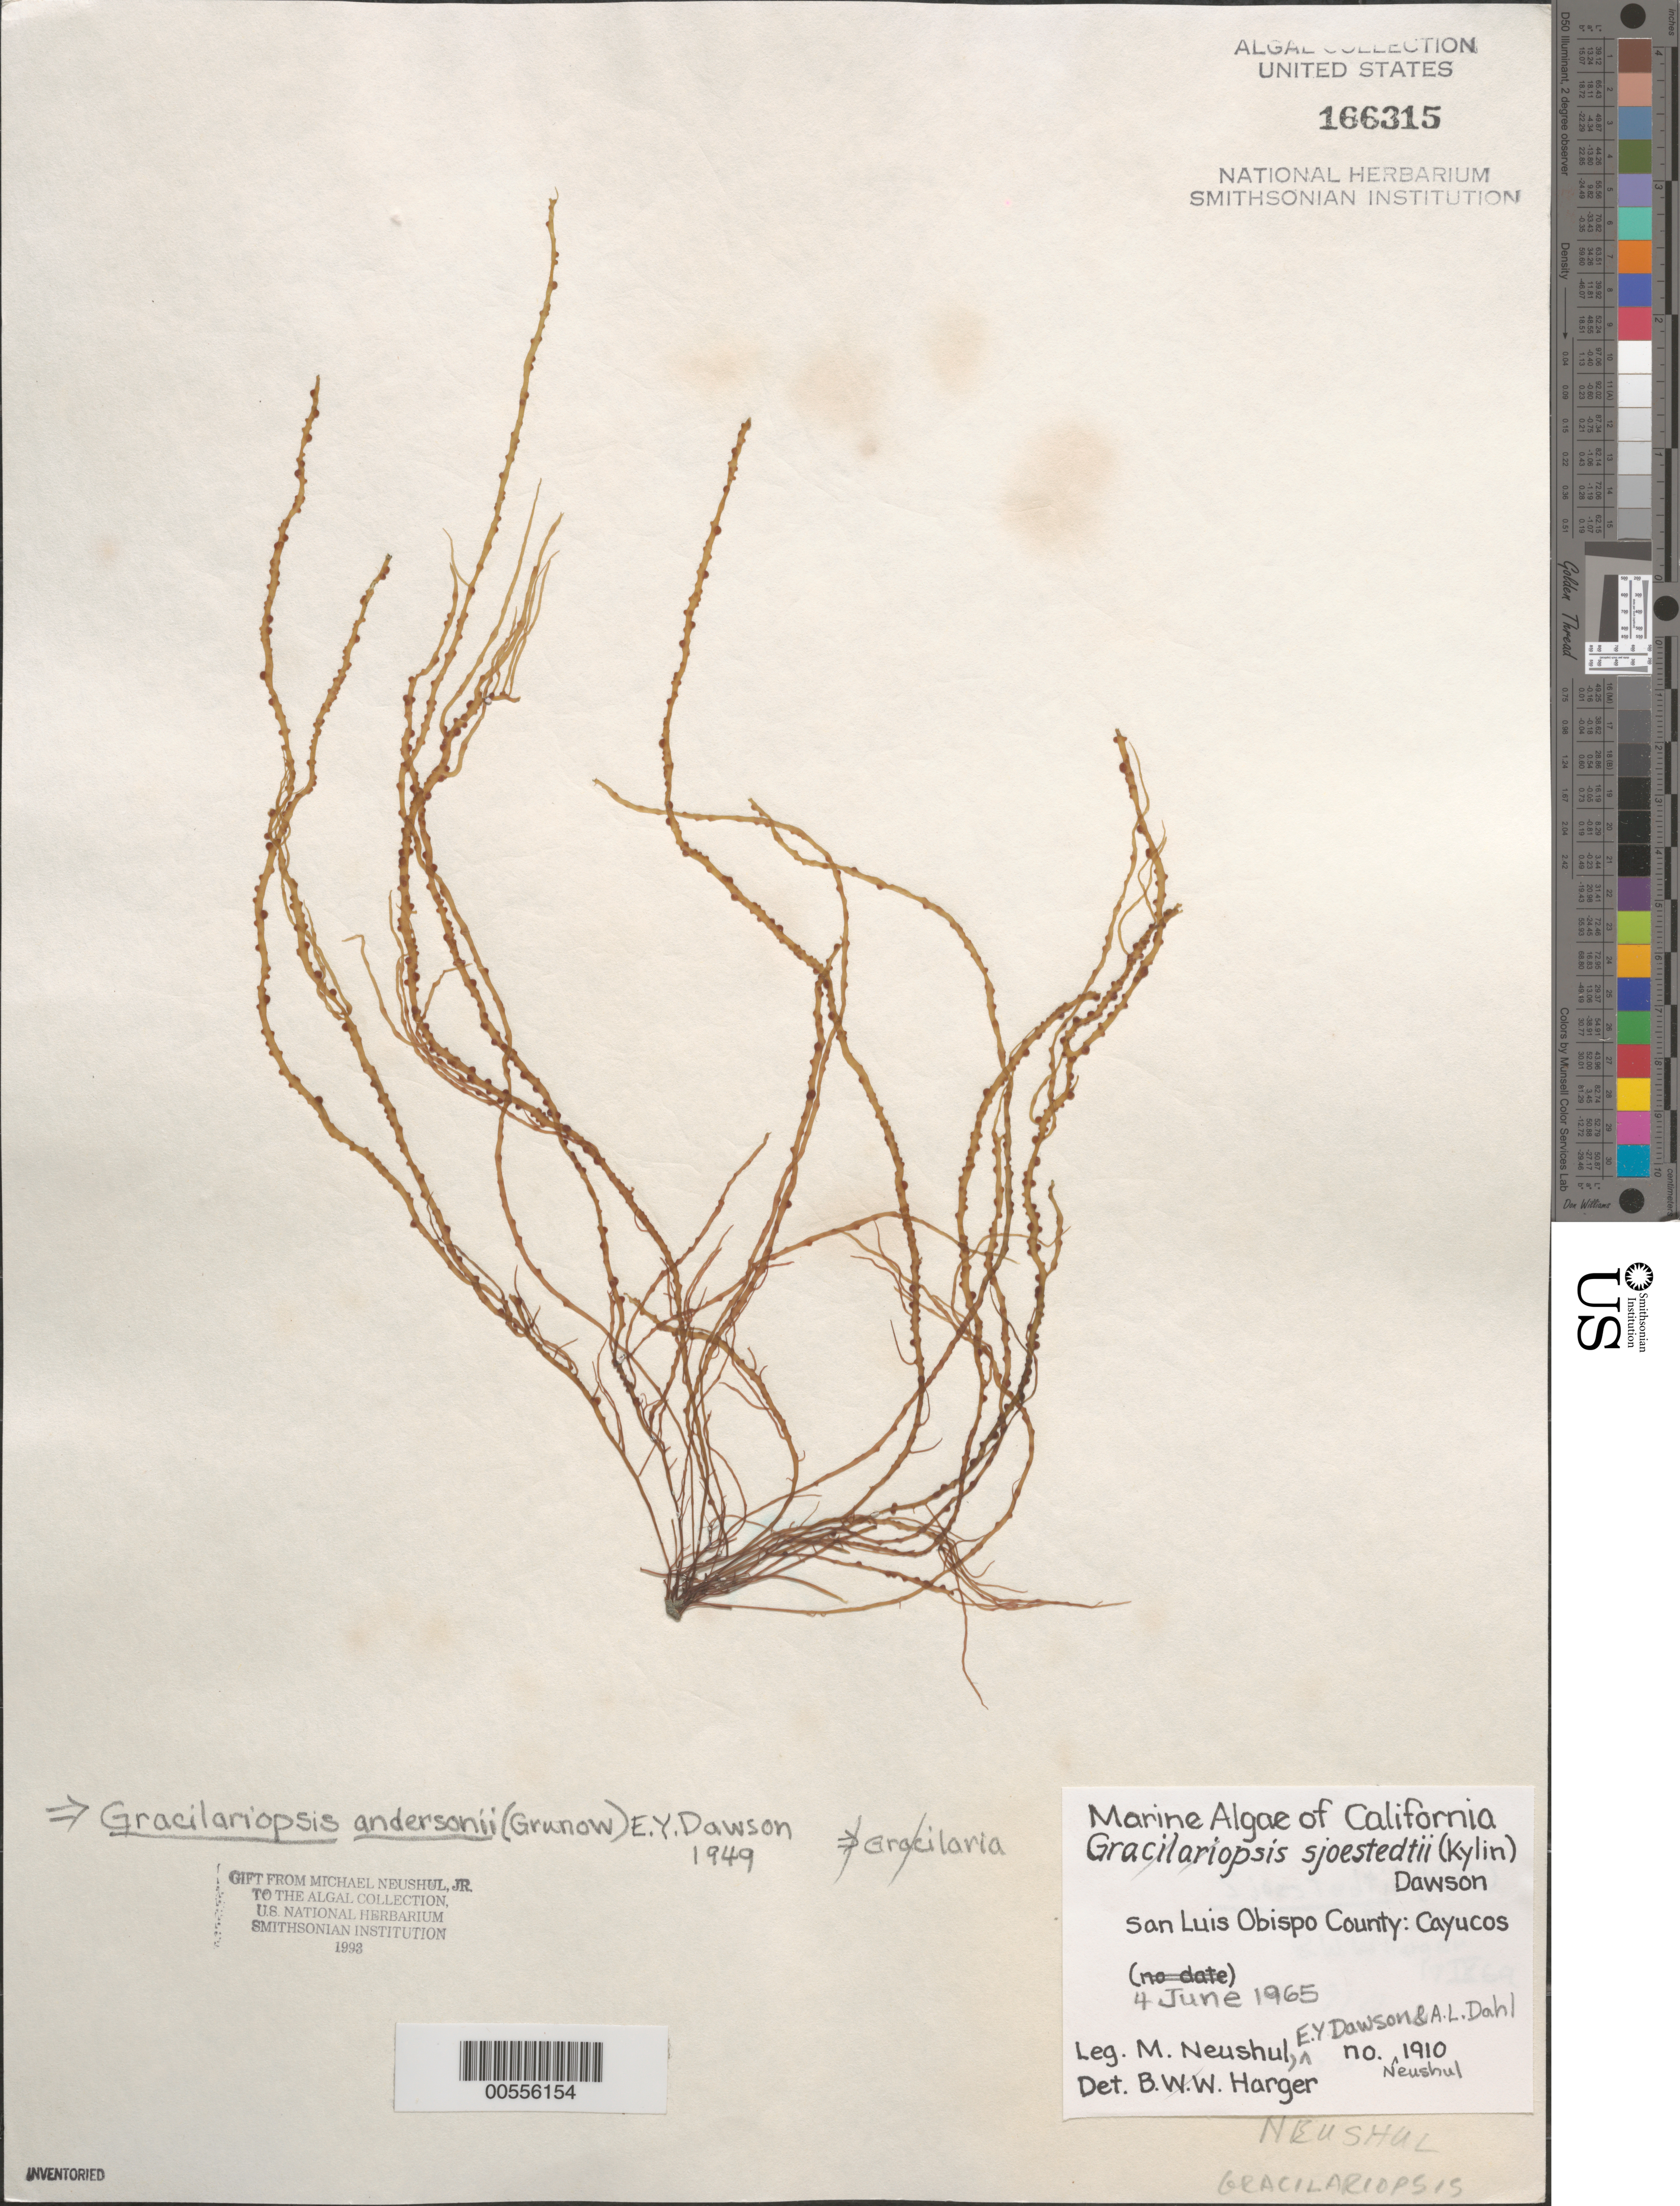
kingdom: Plantae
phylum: Rhodophyta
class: Florideophyceae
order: Gracilariales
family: Gracilariaceae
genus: Gracilariopsis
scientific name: Gracilariopsis andersonii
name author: (Grunow) E.Y. Dawson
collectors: M. Neushul, E. Y. Dawson & A. Dahl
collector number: Neushul 1910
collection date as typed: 04 Jun 1965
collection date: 1965-06-04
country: United States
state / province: California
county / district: San Luis Obispo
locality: Cayucos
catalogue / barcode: US 166315